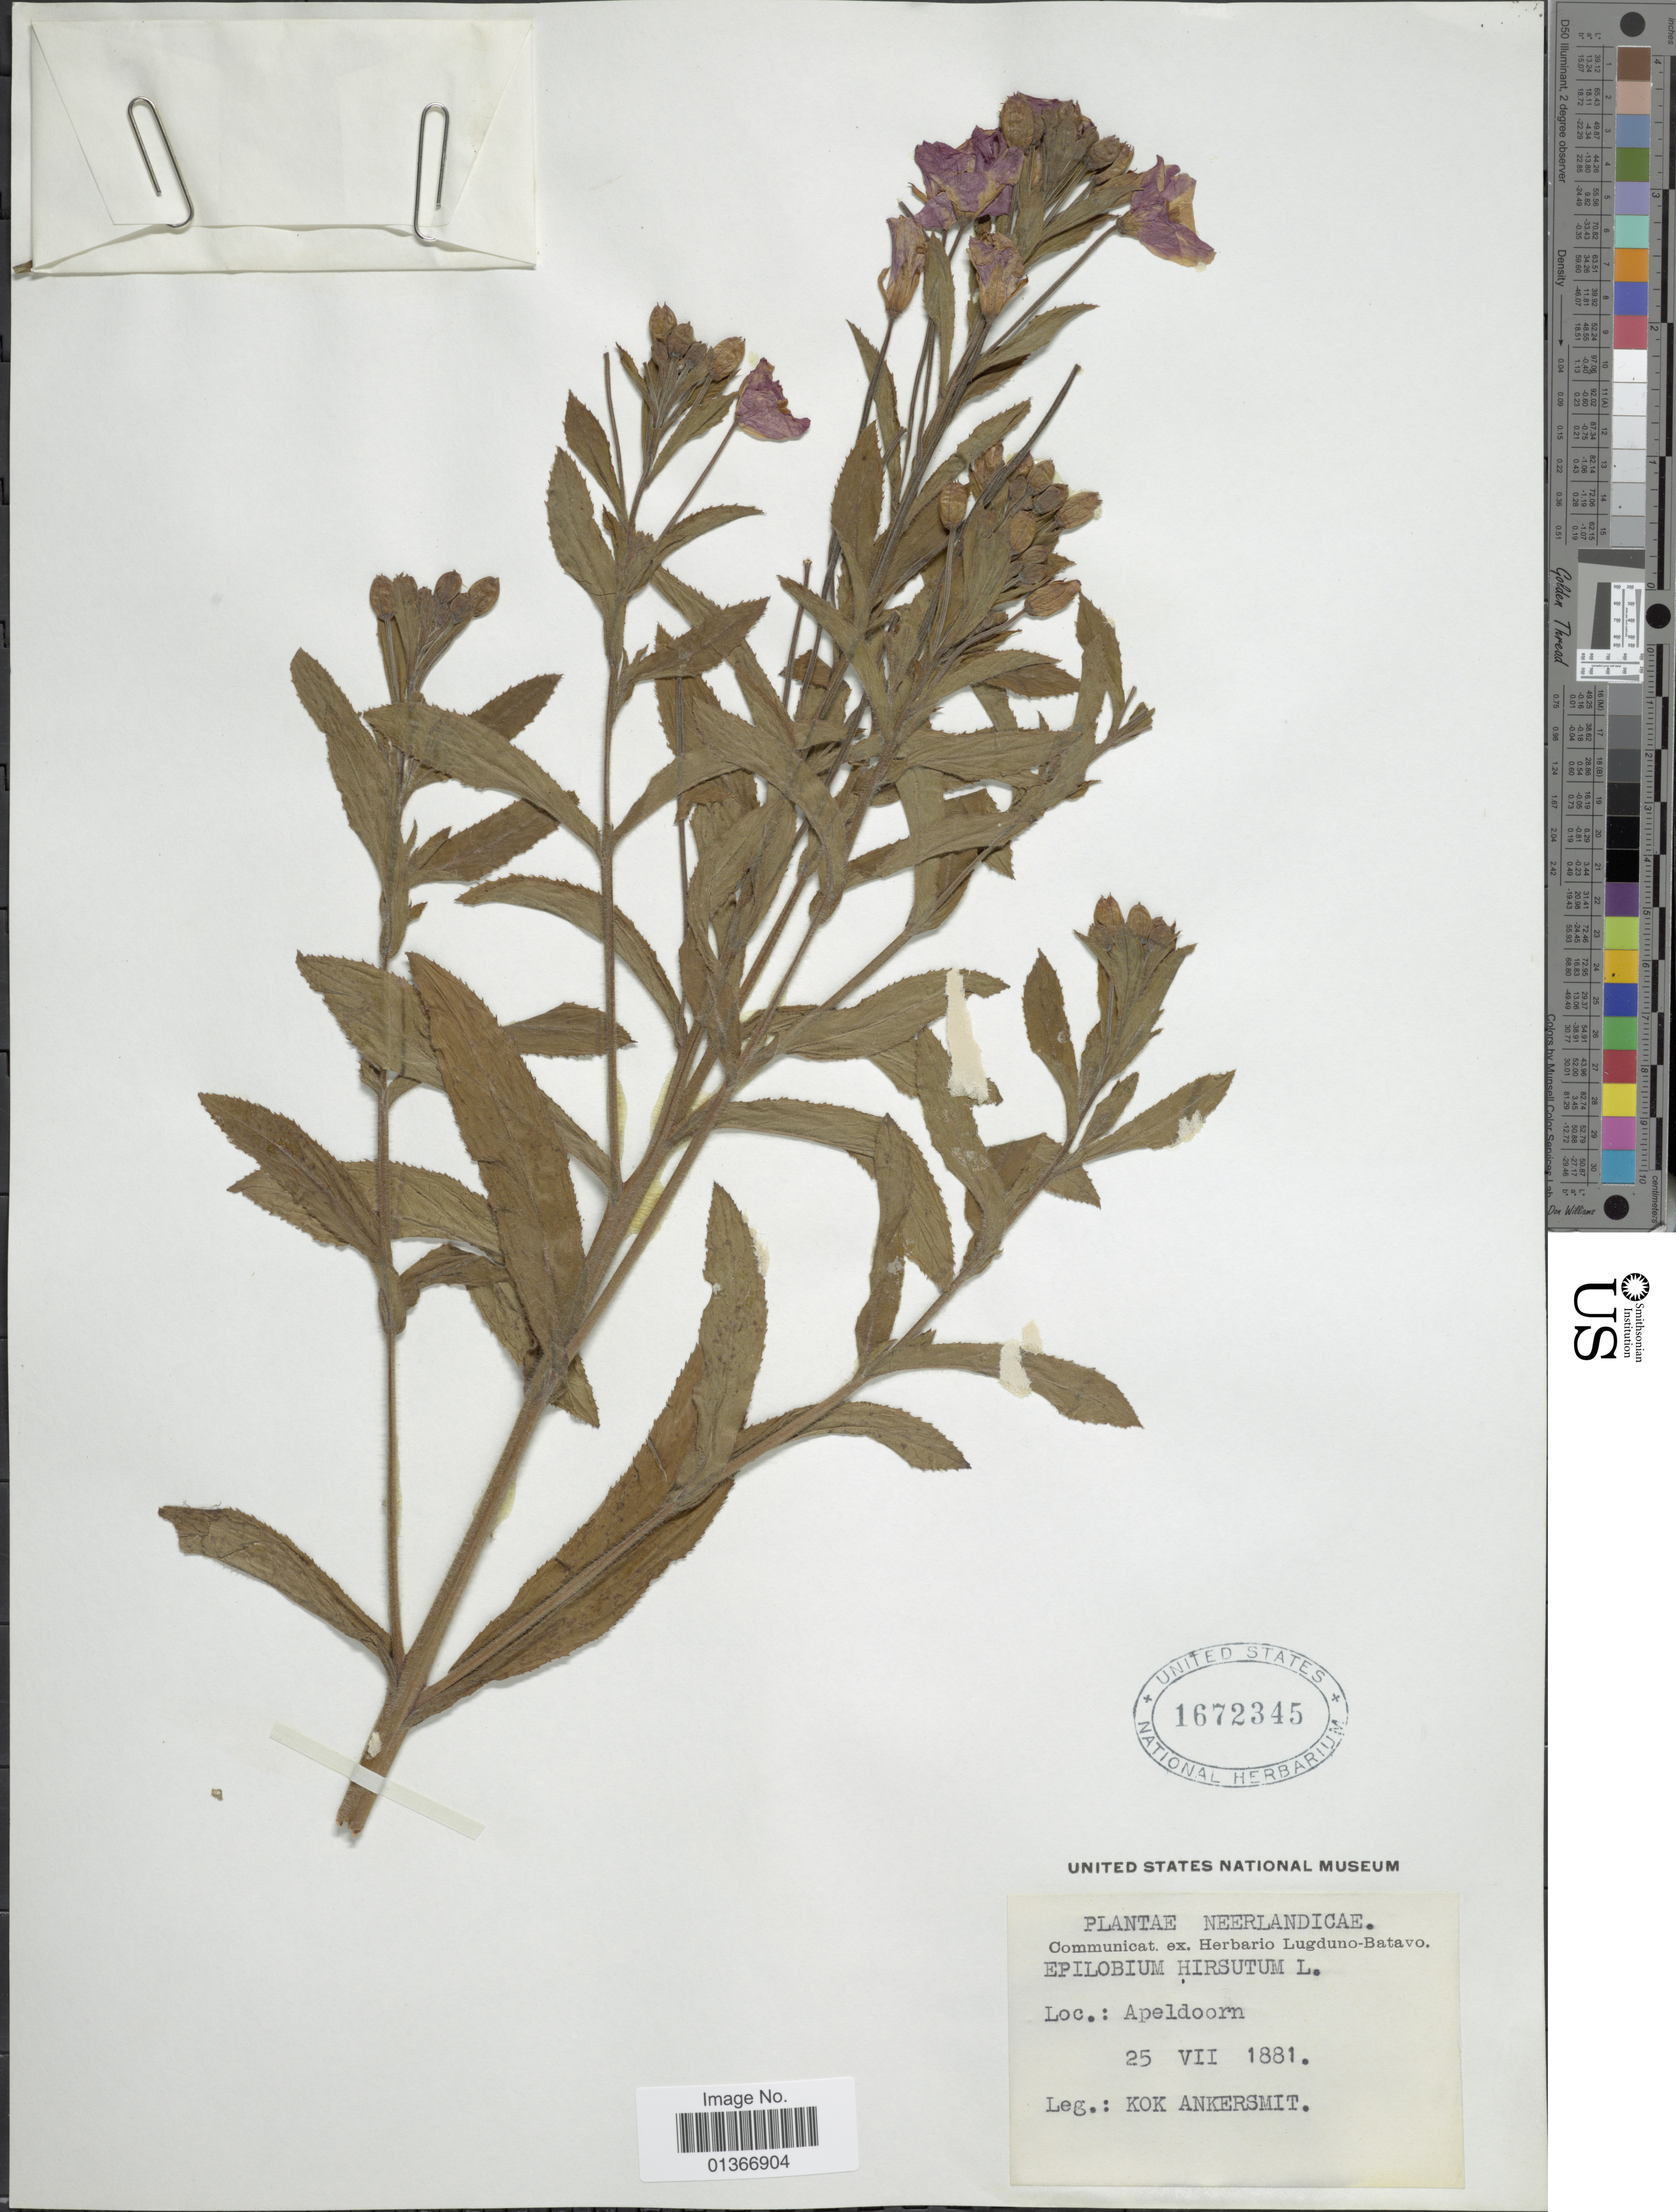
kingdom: Plantae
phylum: Tracheophyta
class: Magnoliopsida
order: Myrtales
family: Onagraceae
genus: Epilobium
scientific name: Epilobium hirsutum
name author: L.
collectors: Kok Ankersmit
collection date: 1881-07-25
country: Netherlands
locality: Apeldoorn.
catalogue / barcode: US 1672345